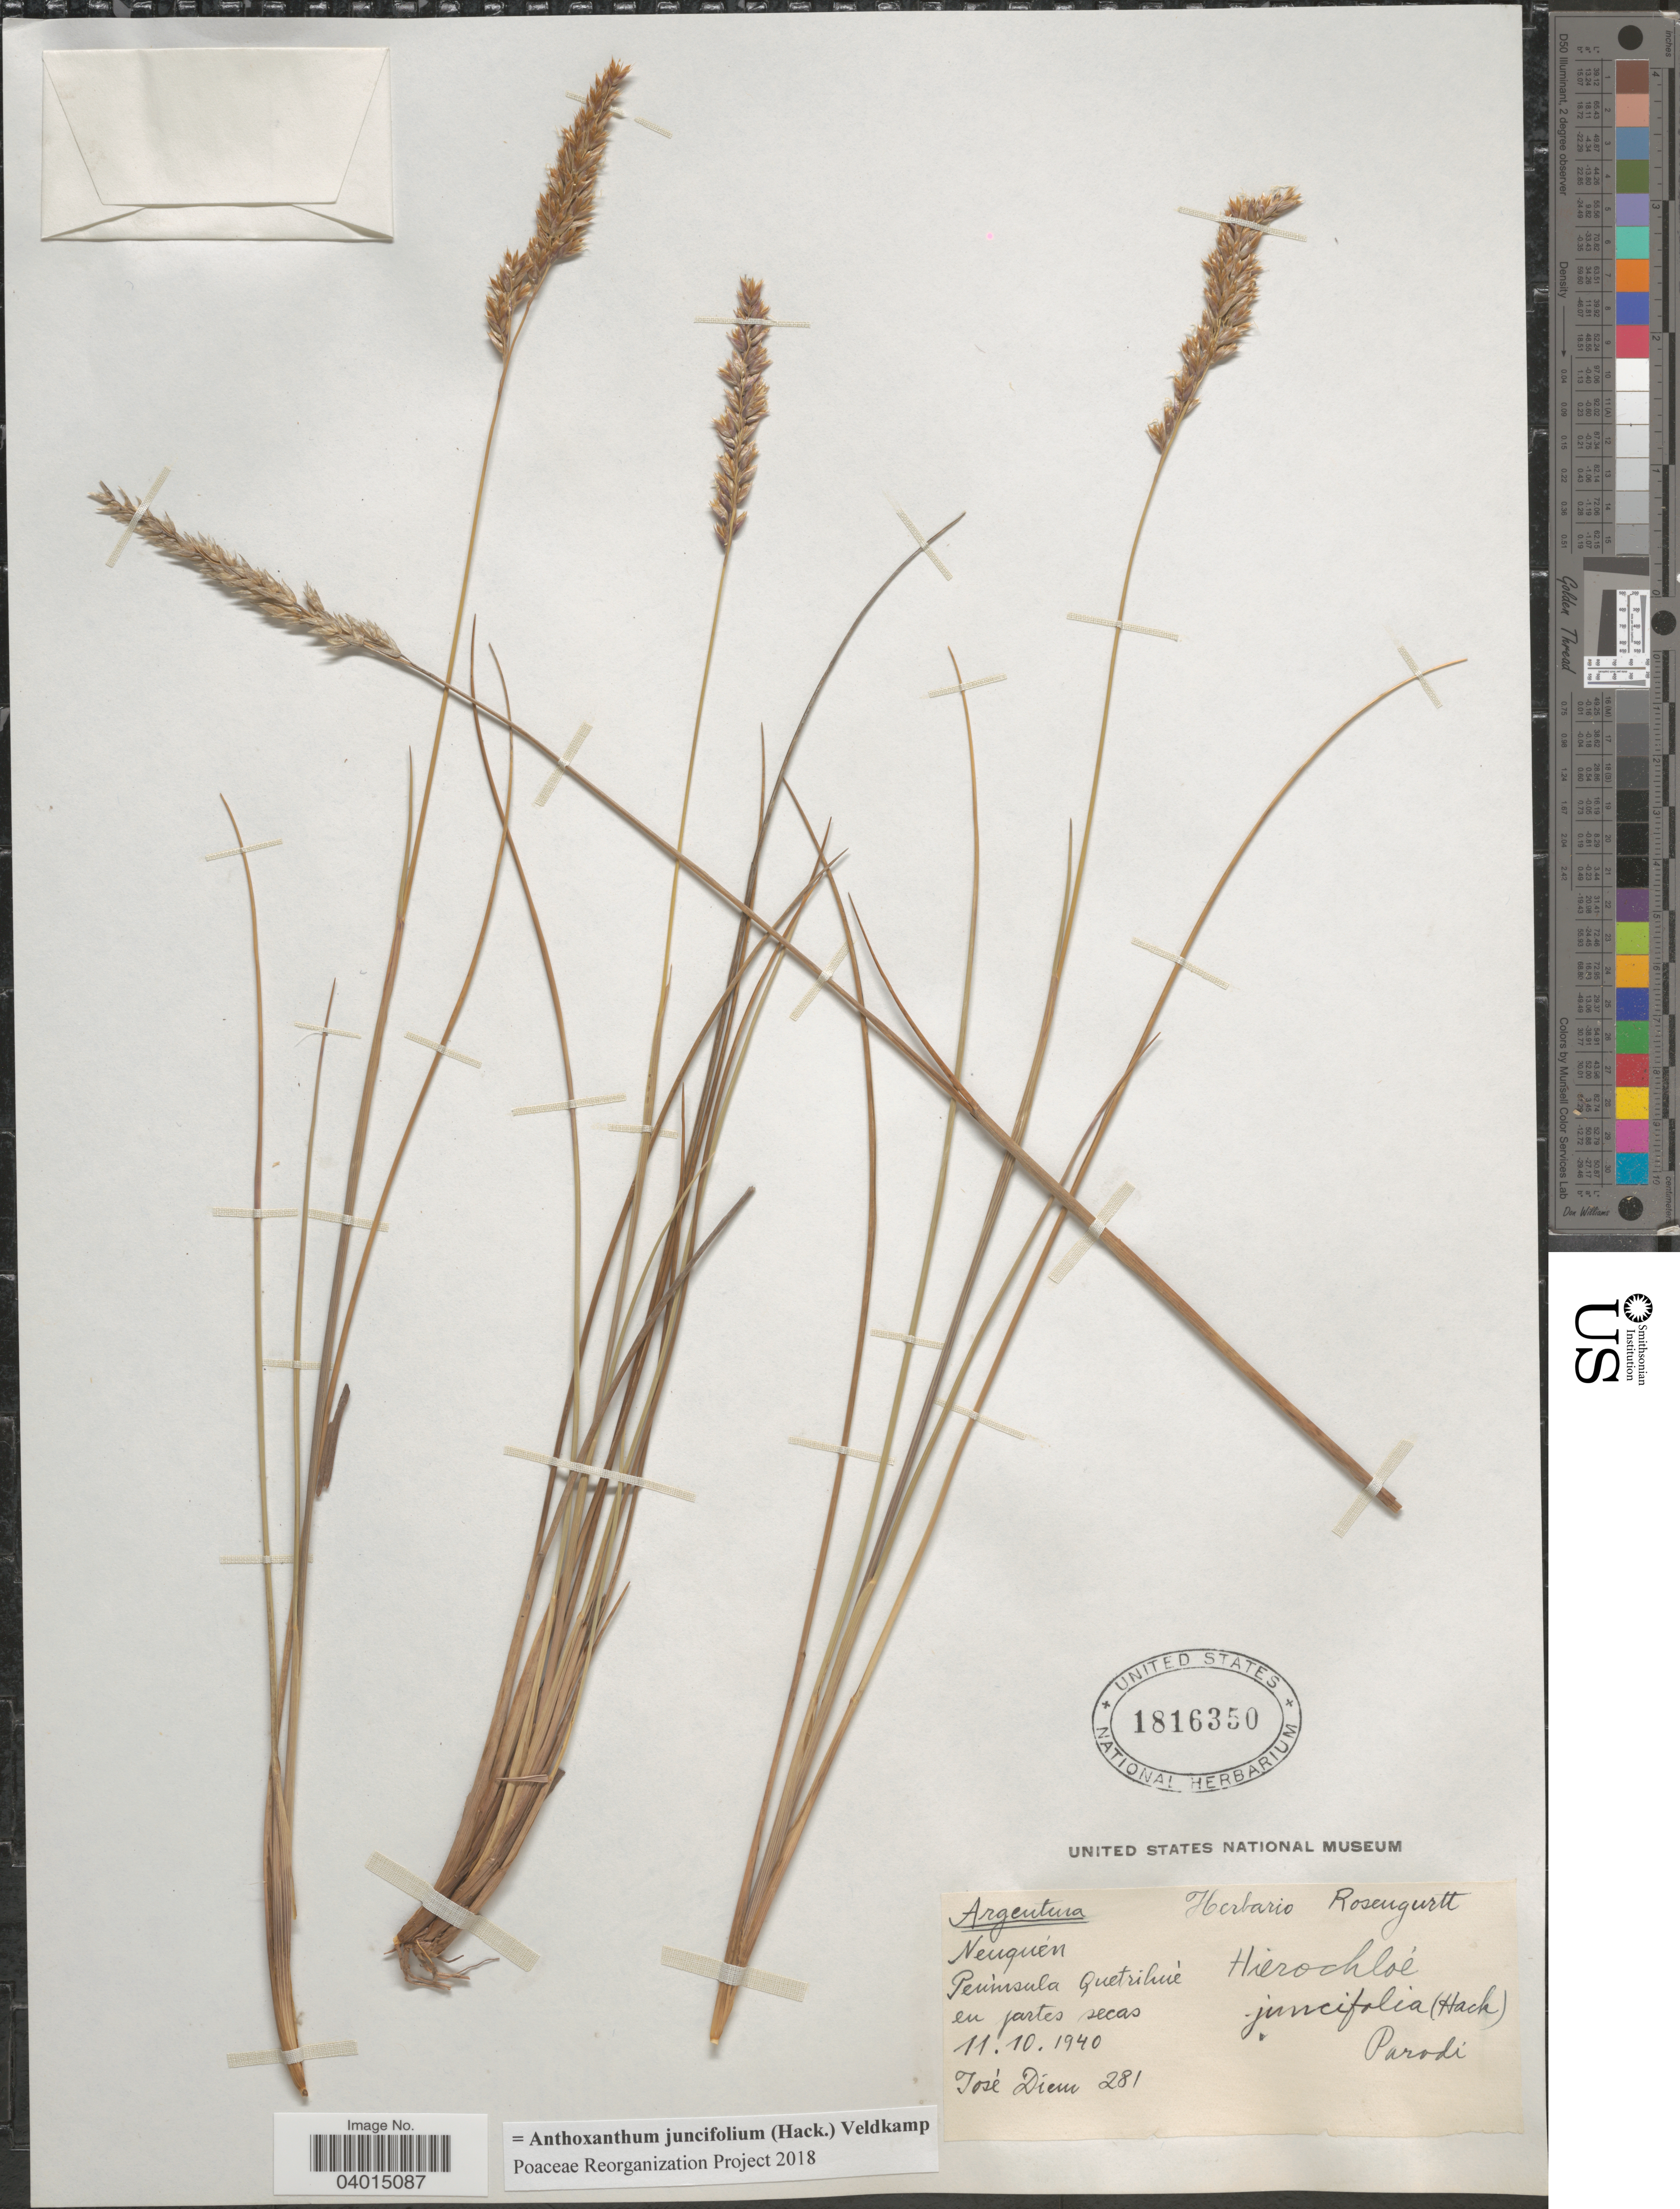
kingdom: Plantae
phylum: Tracheophyta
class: Liliopsida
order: Poales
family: Poaceae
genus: Anthoxanthum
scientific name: Anthoxanthum juncifolium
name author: (Hack.) Veldkamp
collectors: J. Diem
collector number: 281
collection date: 1940-10-11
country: Argentina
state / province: Neuquen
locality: Peninsula Quetrihué en partes secas.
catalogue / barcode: US 1816350